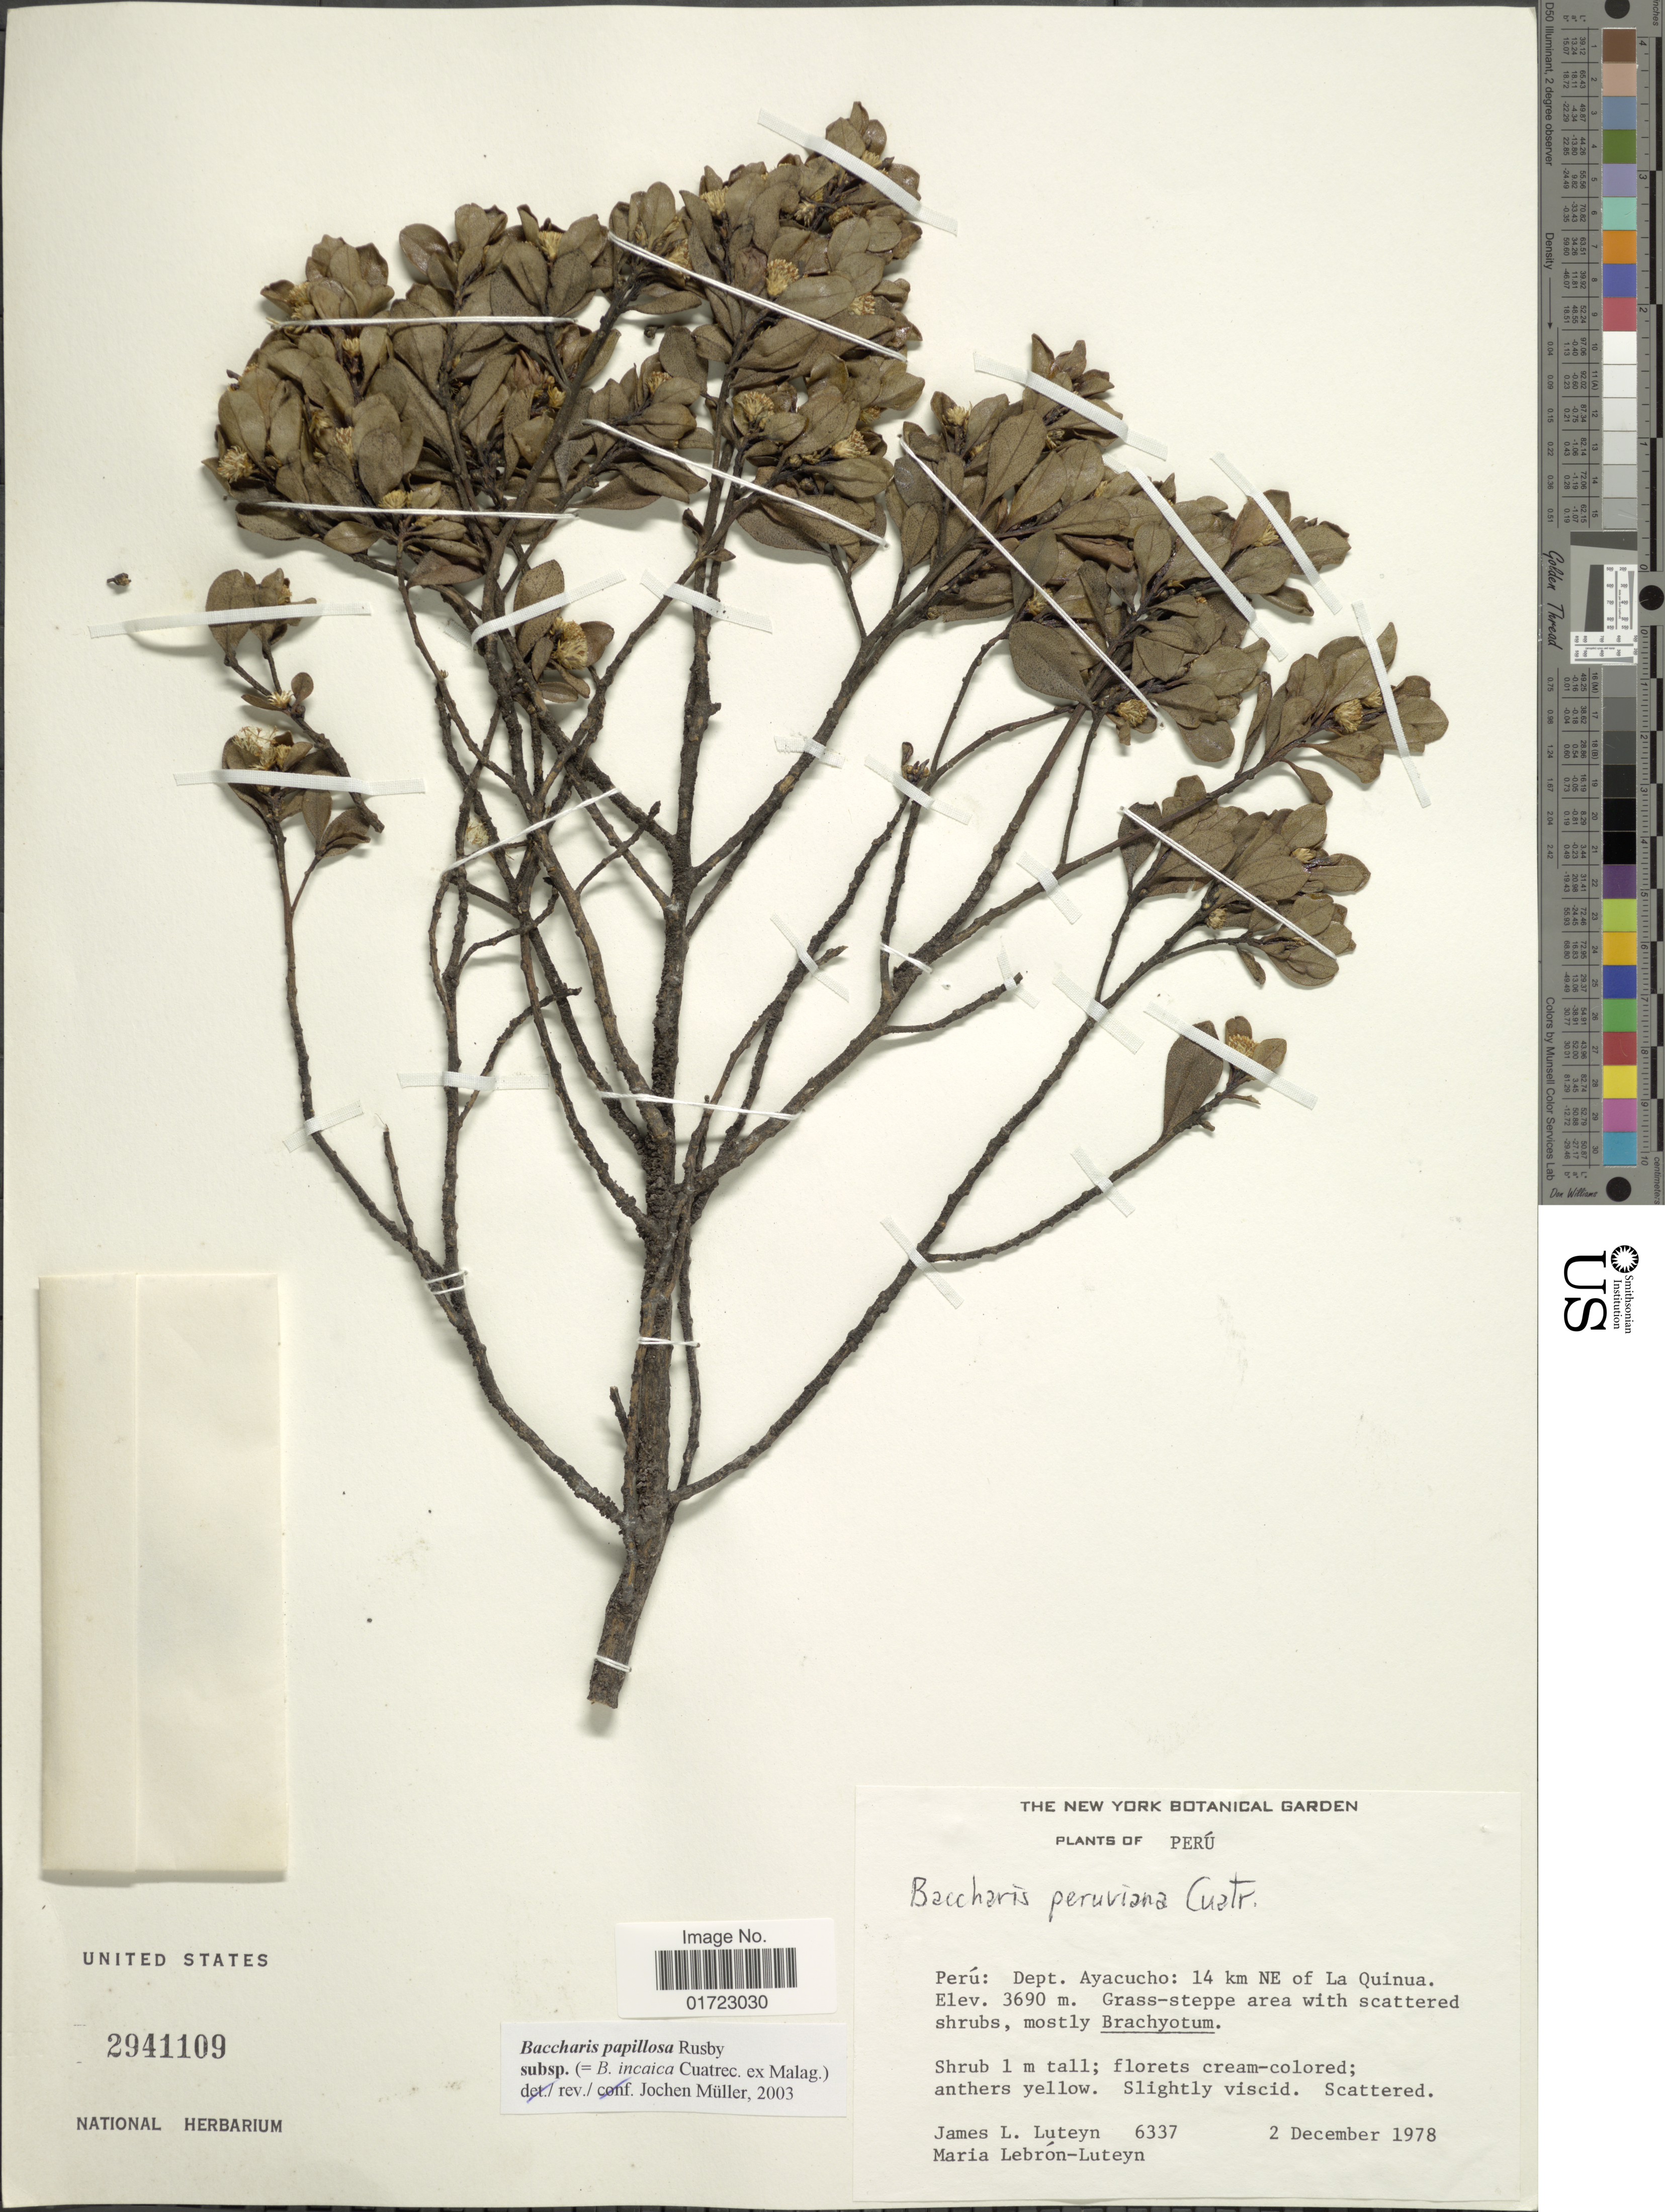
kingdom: Plantae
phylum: Tracheophyta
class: Magnoliopsida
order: Asterales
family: Asteraceae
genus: Baccharis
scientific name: Baccharis papillosa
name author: Rusby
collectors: J. L. Luteyn & M. L. Lebrón-Luteyn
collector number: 6337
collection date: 1978-12-02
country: Peru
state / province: Ayacucho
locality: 14 km NE of La Quinua.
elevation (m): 3690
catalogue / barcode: US 2941109